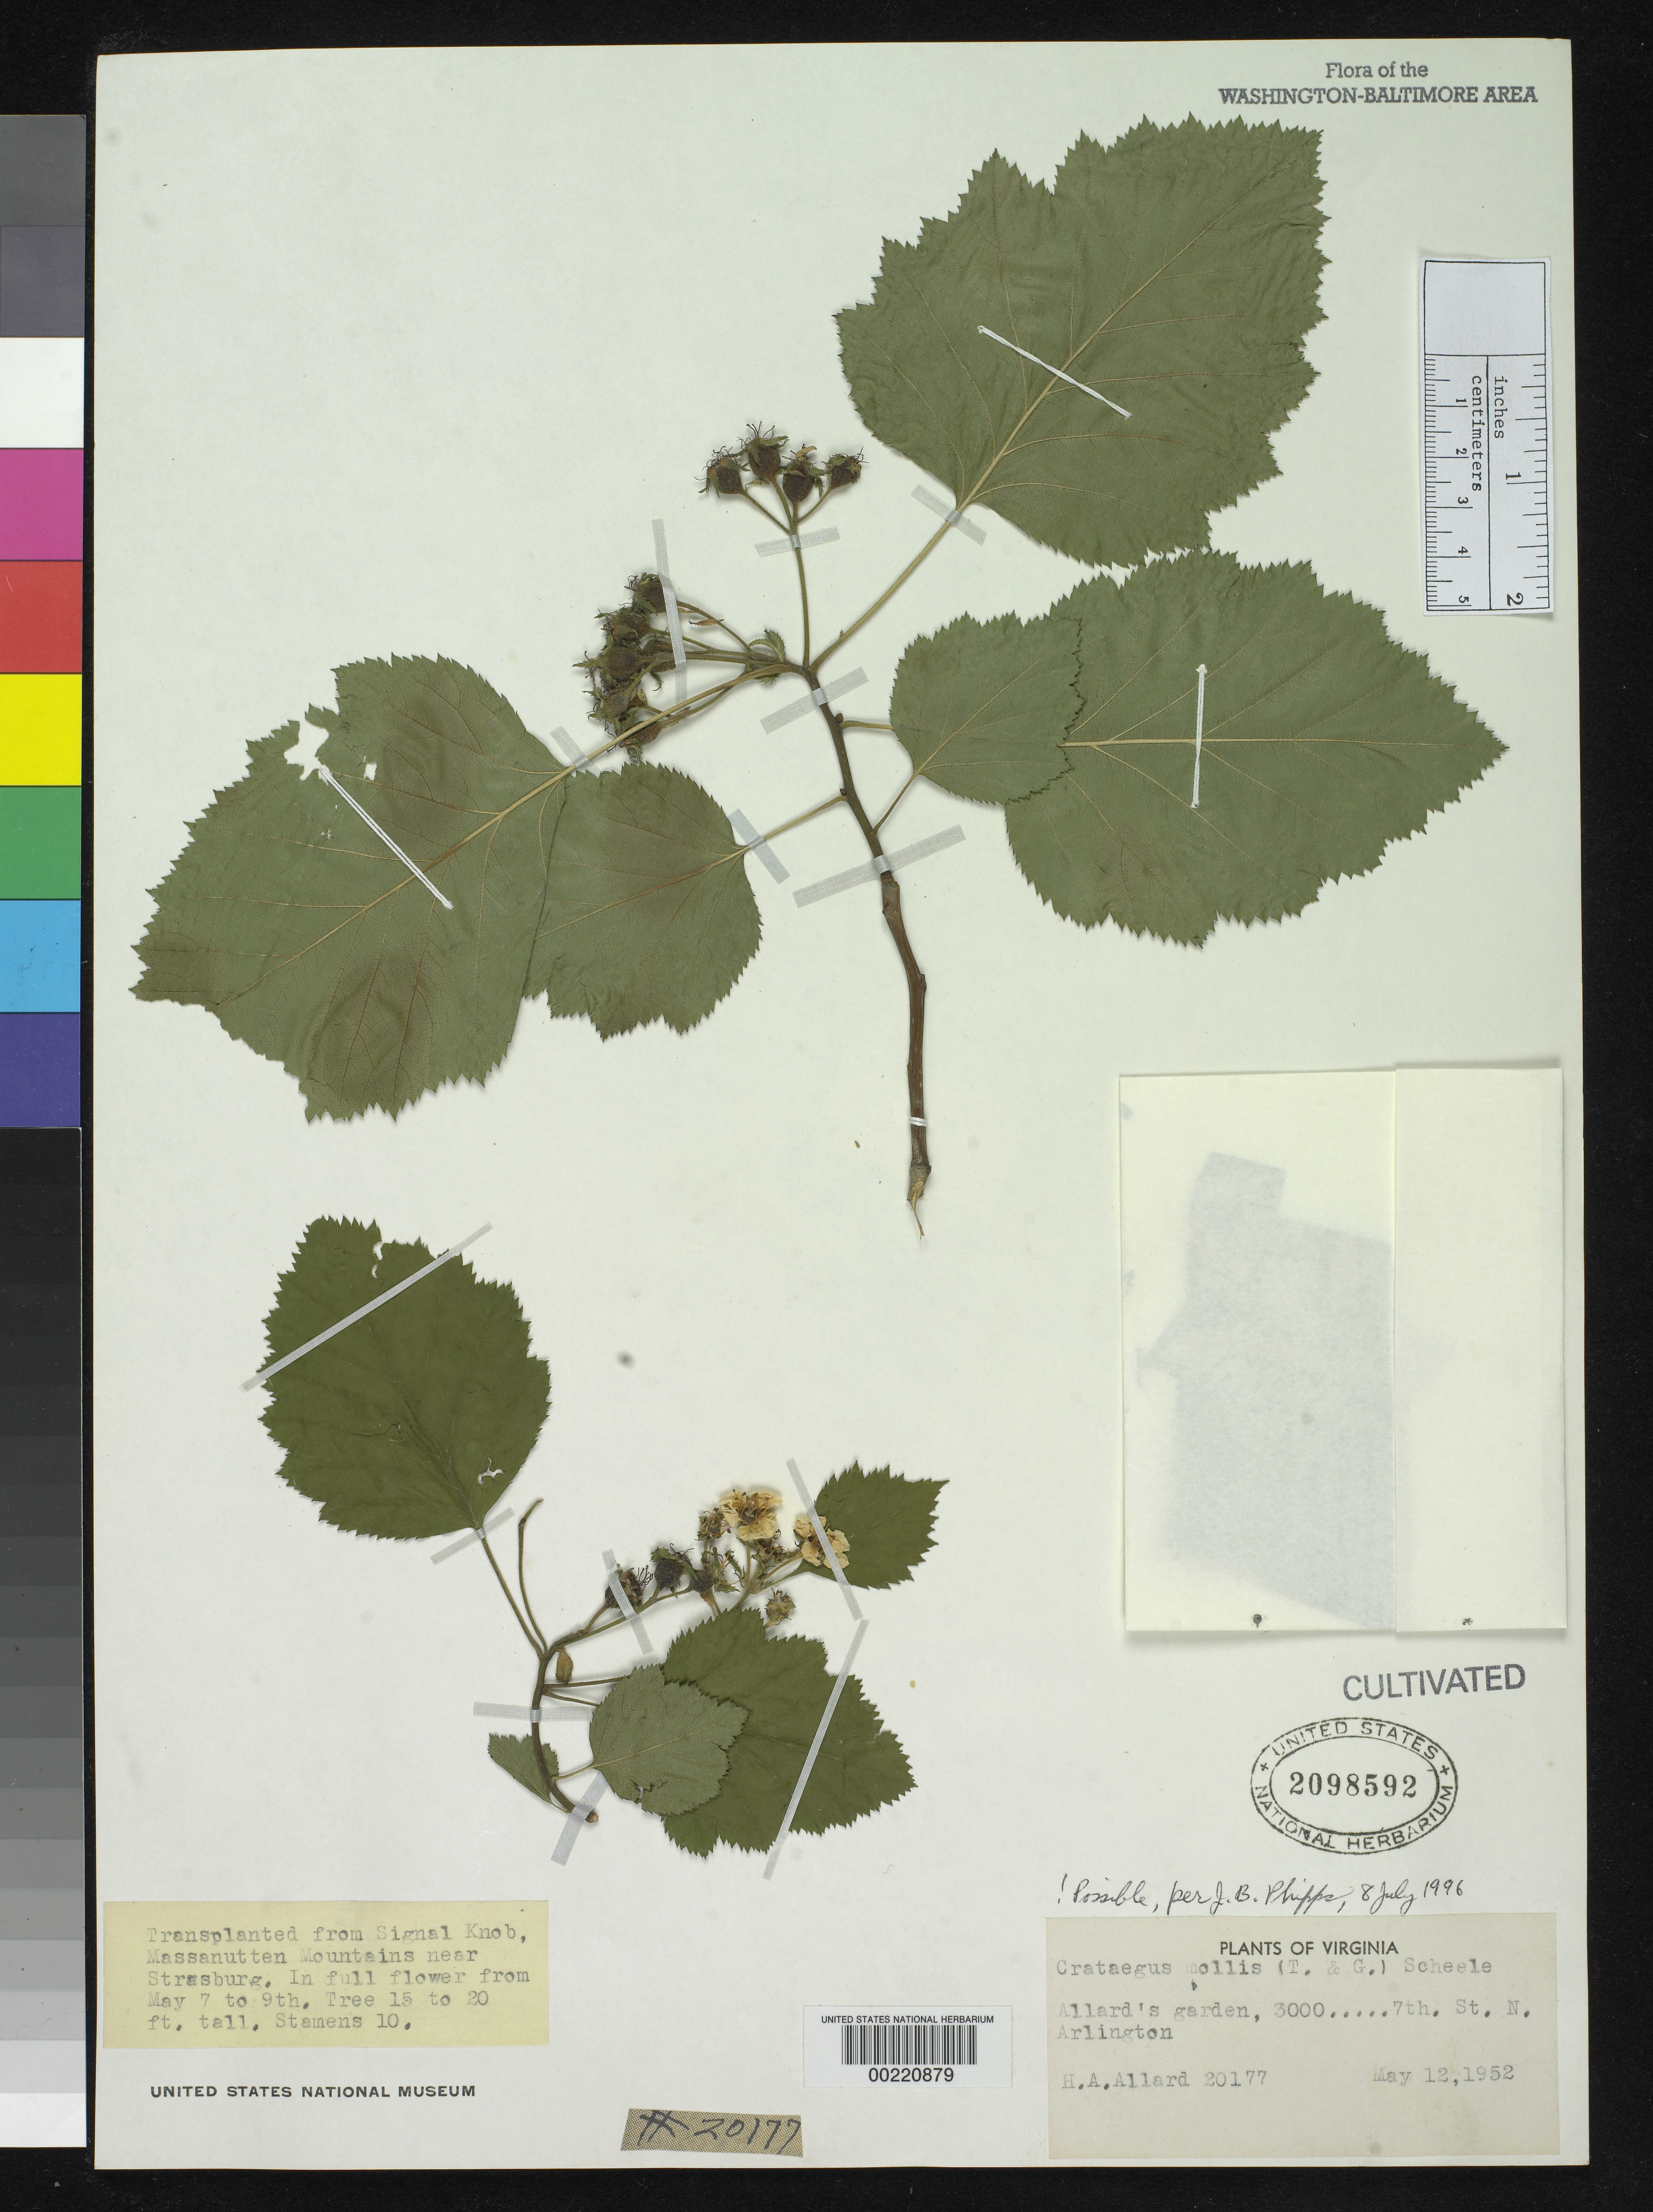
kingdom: Plantae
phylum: Tracheophyta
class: Magnoliopsida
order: Rosales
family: Rosaceae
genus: Crataegus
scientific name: Crataegus mollis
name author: (Torr. & A. Gray) Scheele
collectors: H. A. Allard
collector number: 20177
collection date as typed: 12 May 1952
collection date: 1952-05-12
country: United States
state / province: Virginia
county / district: Arlington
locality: Arlington, 3000 7th N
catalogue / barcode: US 2098592